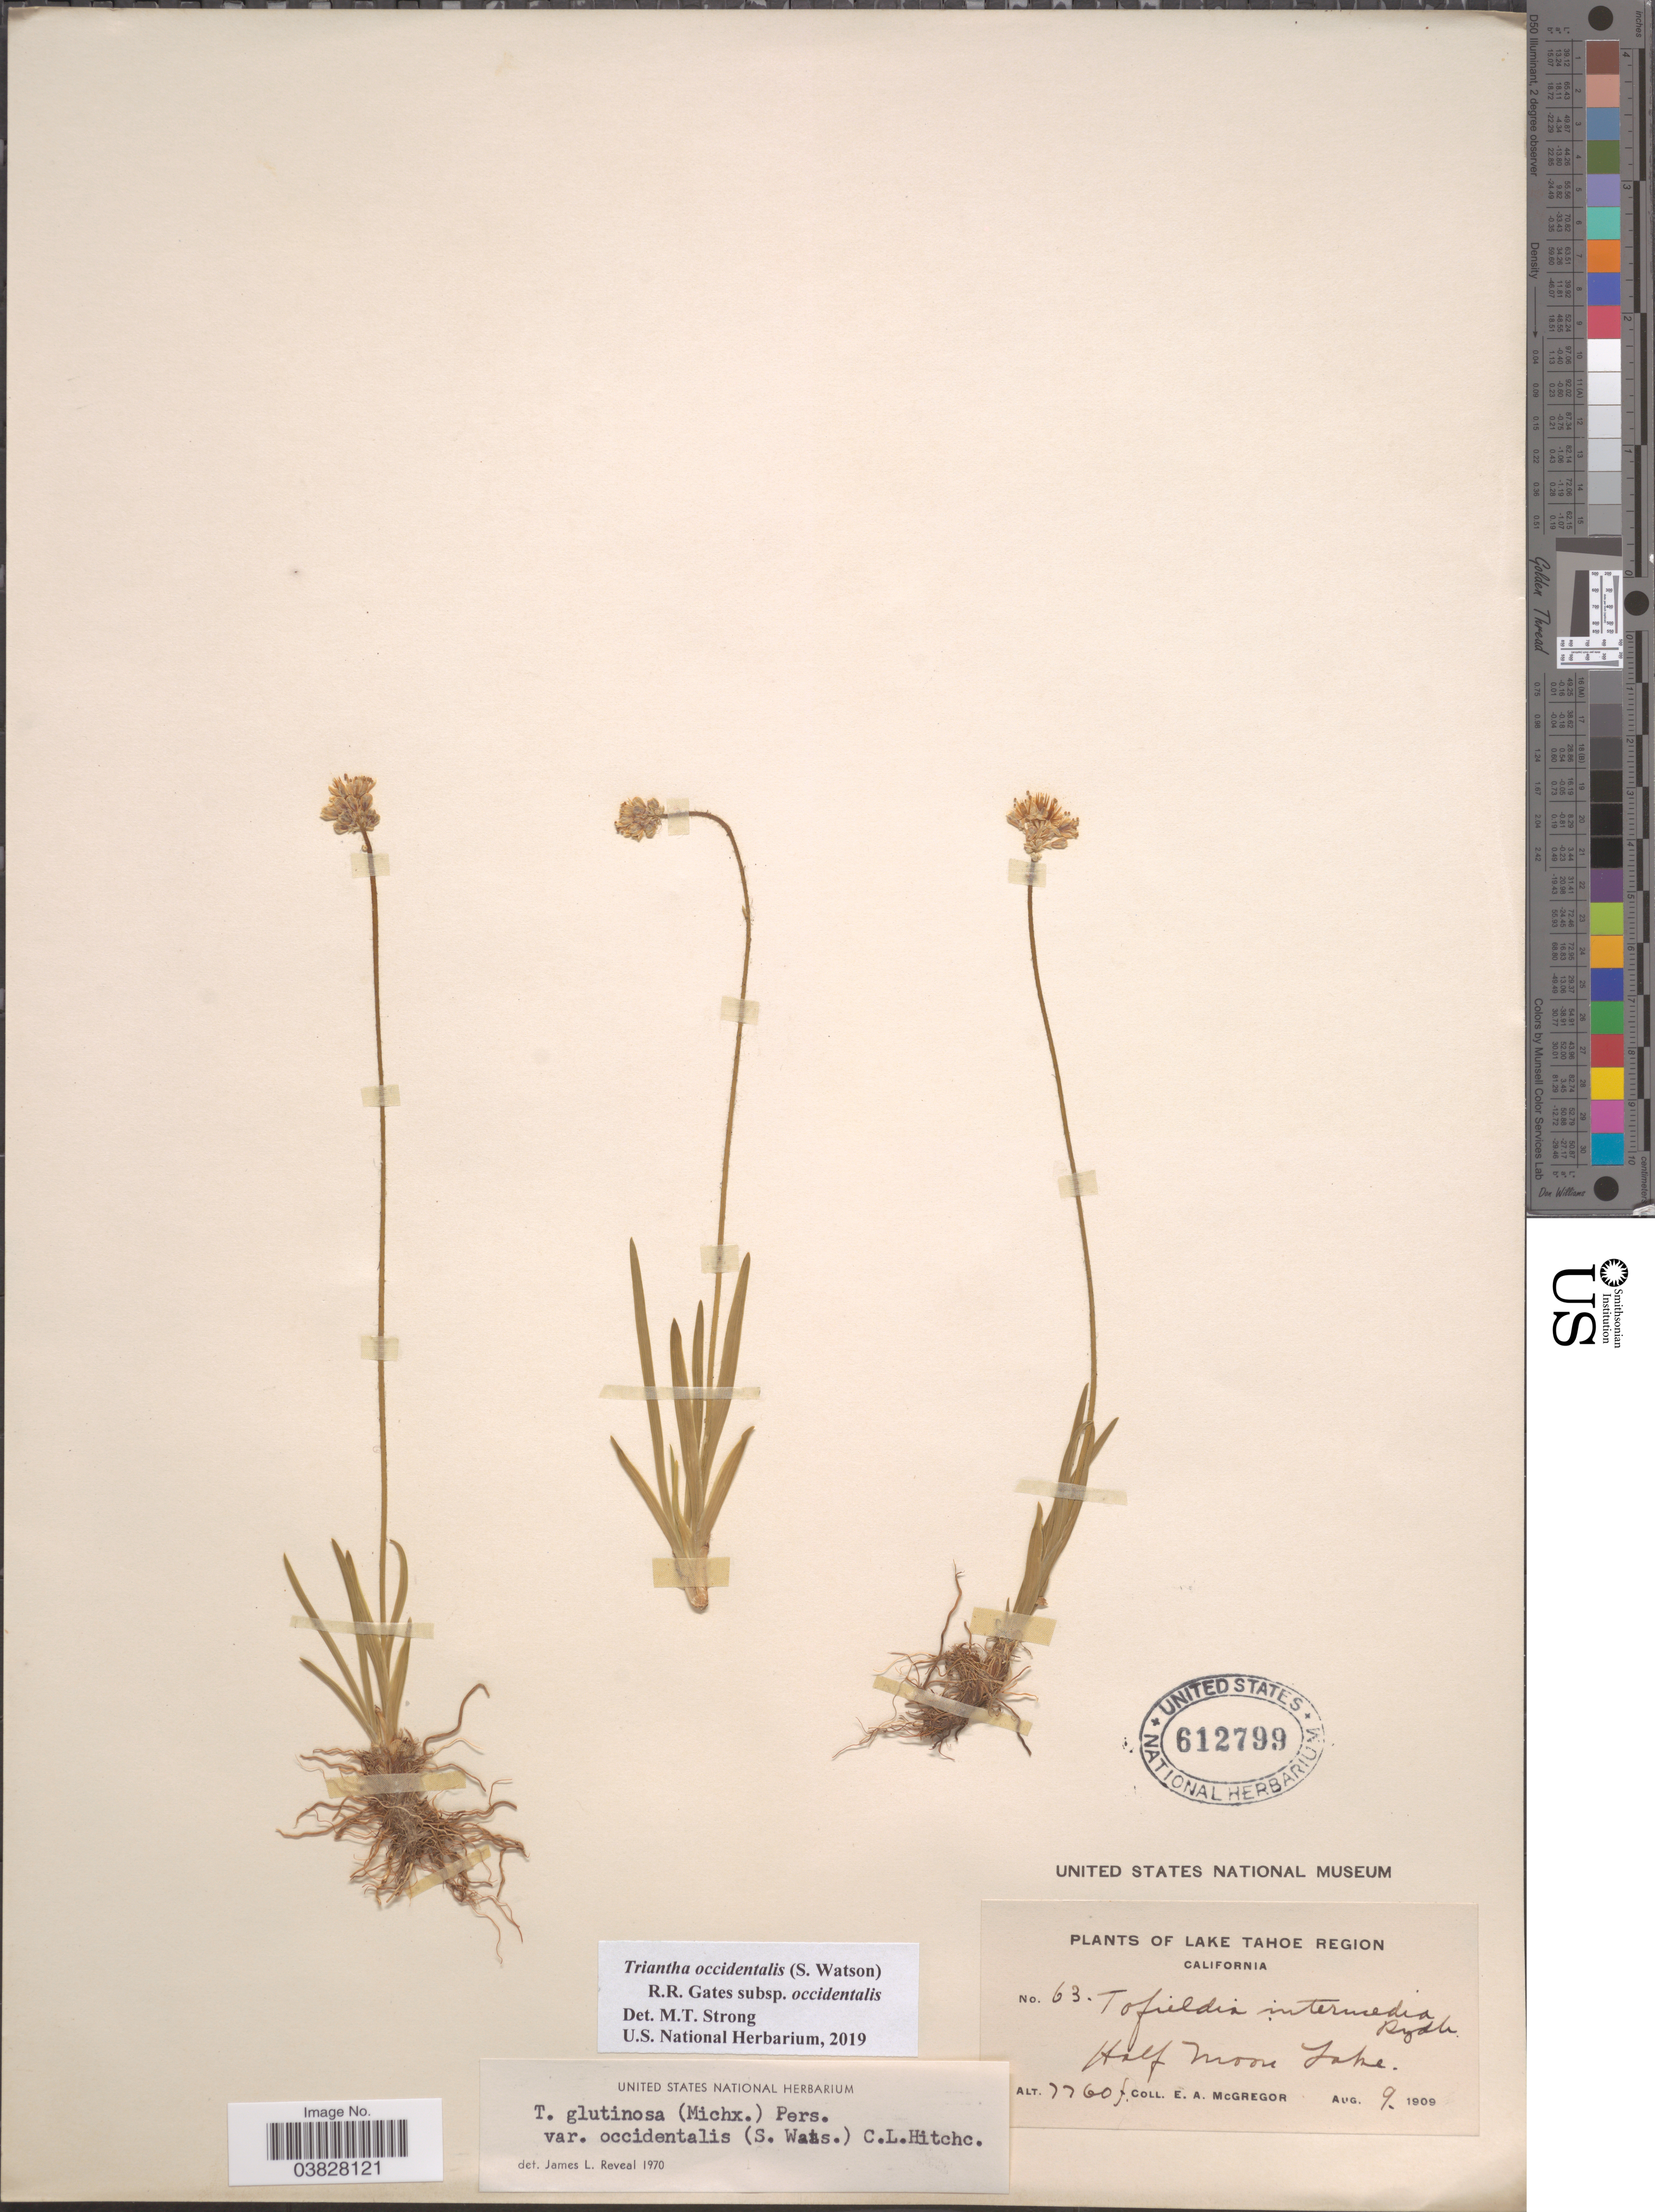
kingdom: Plantae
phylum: Tracheophyta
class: Liliopsida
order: Alismatales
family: Tofieldiaceae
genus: Triantha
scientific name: Triantha occidentalis subsp. occidentalis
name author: (S. Watson) R.R. Gates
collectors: E. A. McGregor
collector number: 63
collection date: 1909-08-09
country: United States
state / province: California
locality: Lake Tahoe Region. Half Moon Lake.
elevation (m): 2365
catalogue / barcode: US 612799